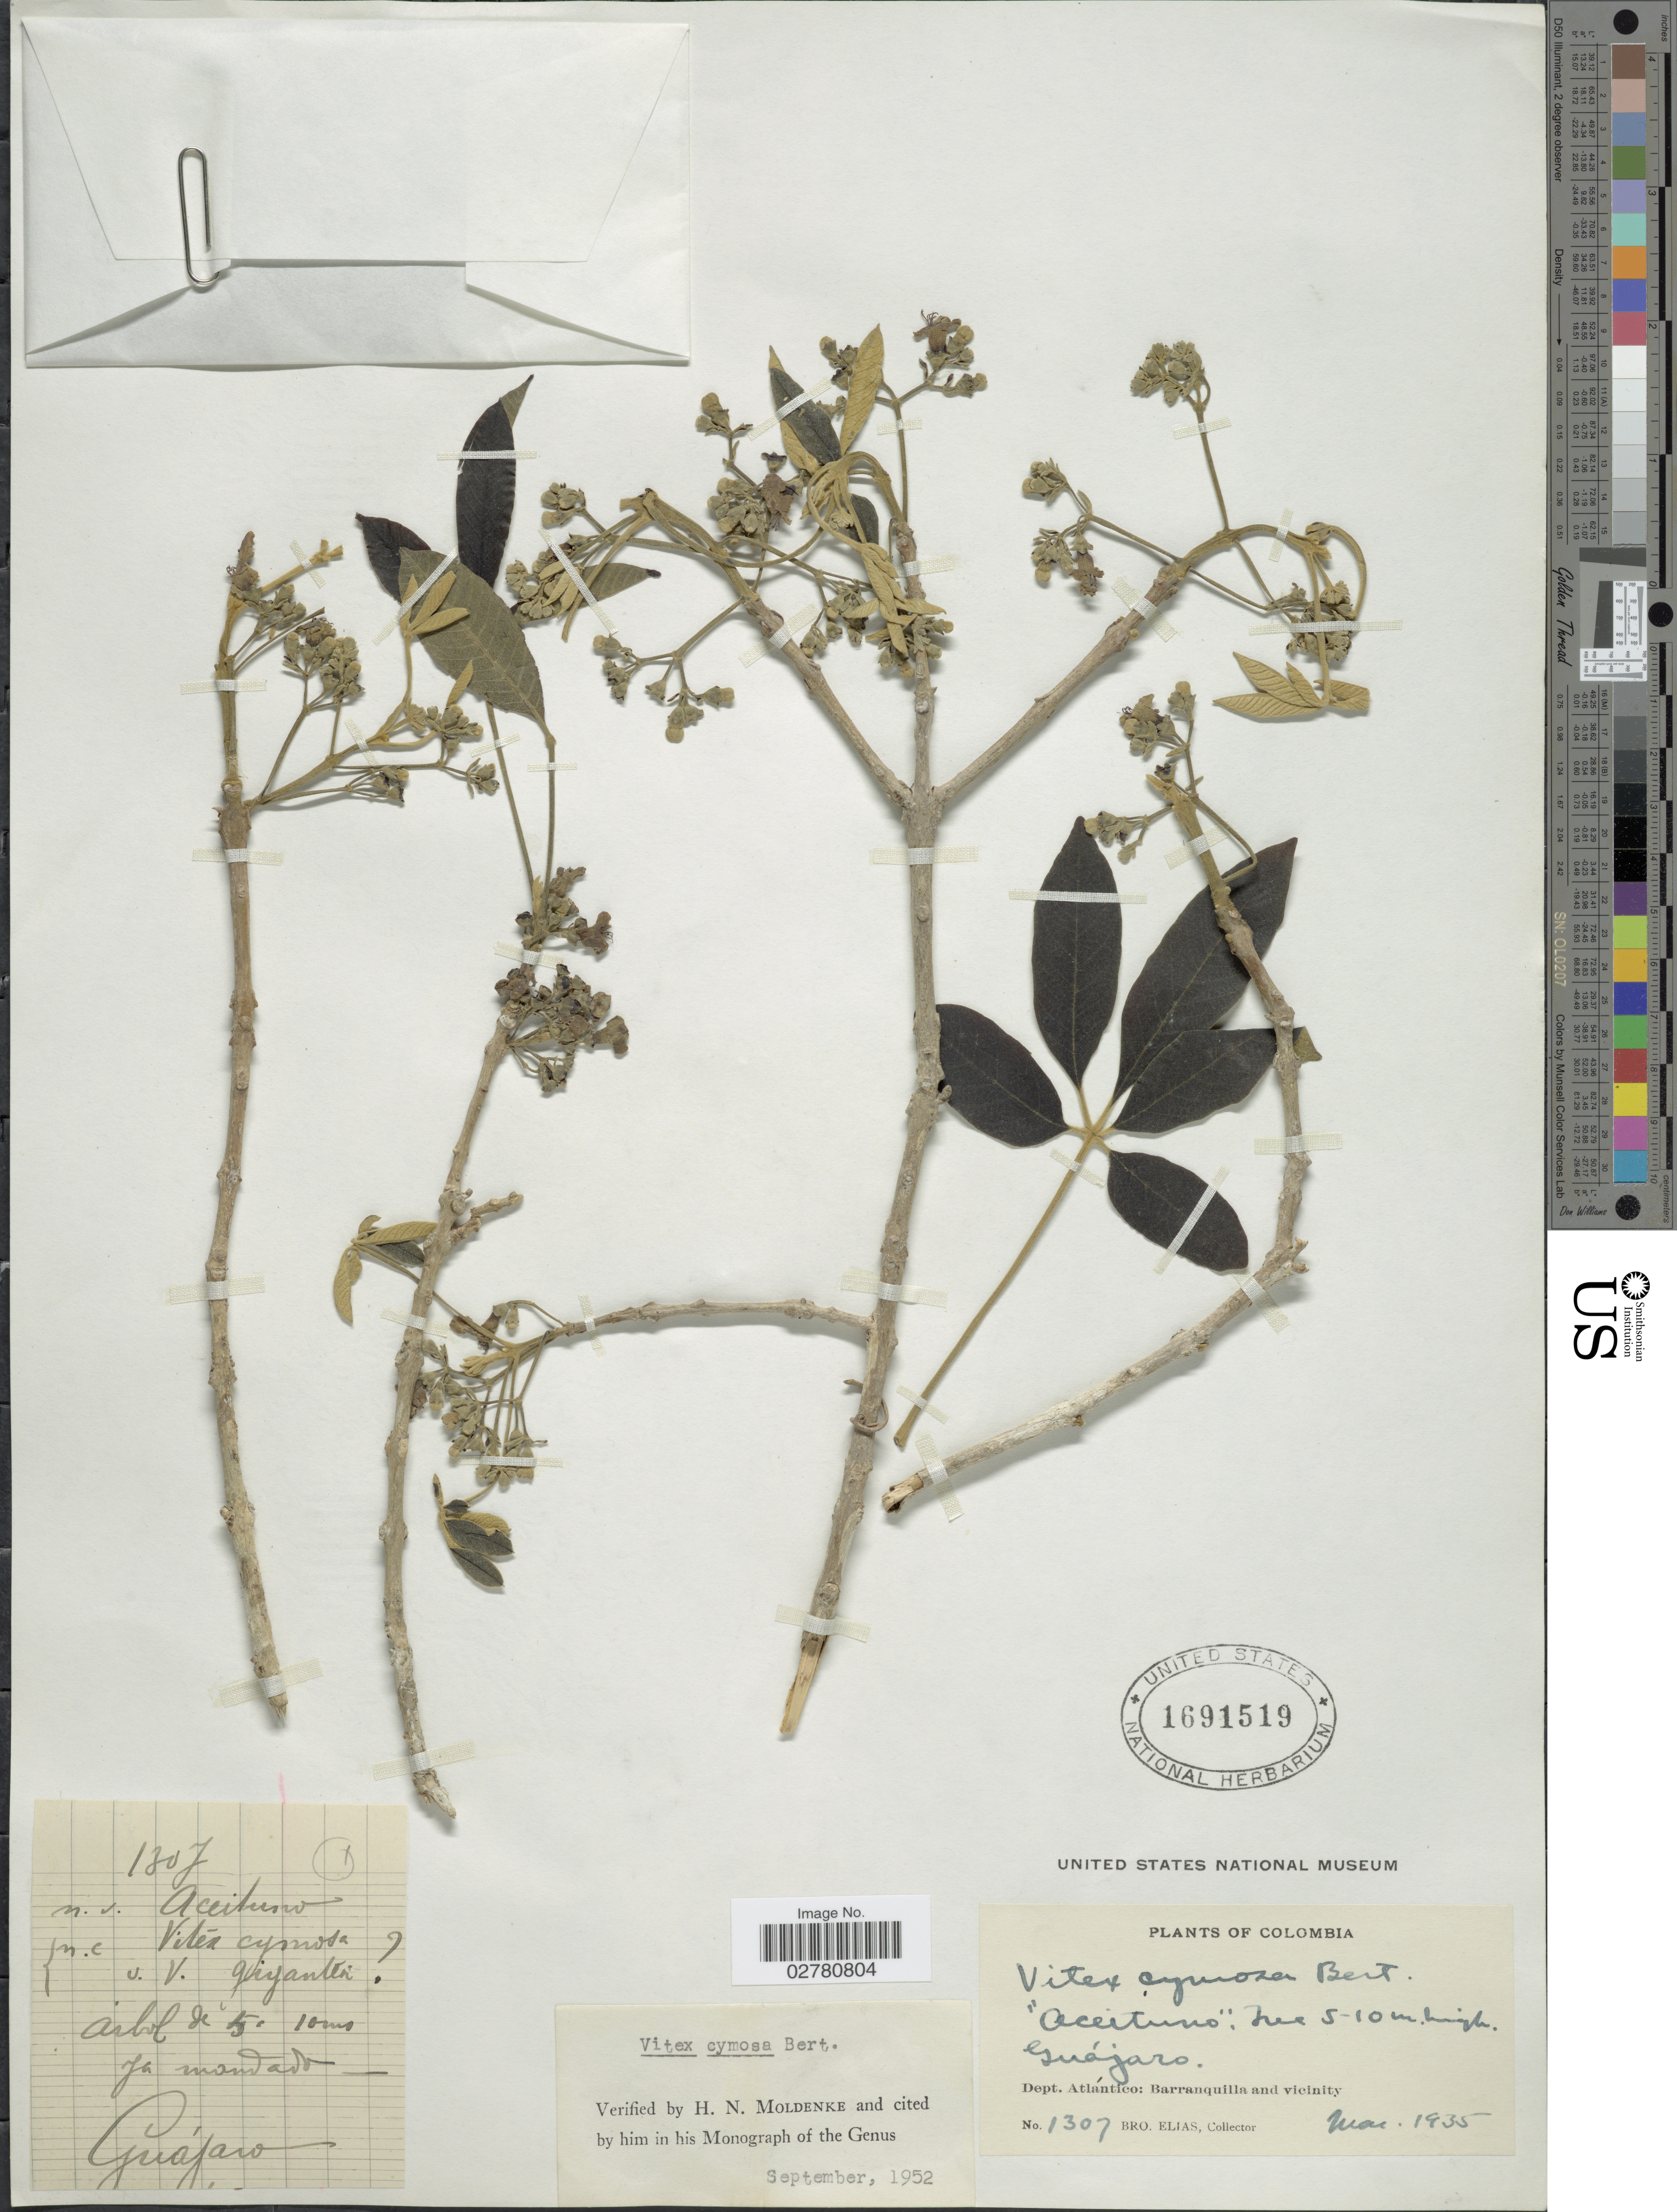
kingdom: Plantae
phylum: Tracheophyta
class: Magnoliopsida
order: Lamiales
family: Lamiaceae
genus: Vitex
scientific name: Vitex cymosa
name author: Bertero ex Spreng.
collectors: Bro. Elias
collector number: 1307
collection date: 1935-03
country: Colombia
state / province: Atlántico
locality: Guájaro. Dept. Atlántico: Barranquilla and vicinity.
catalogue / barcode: US 1691519